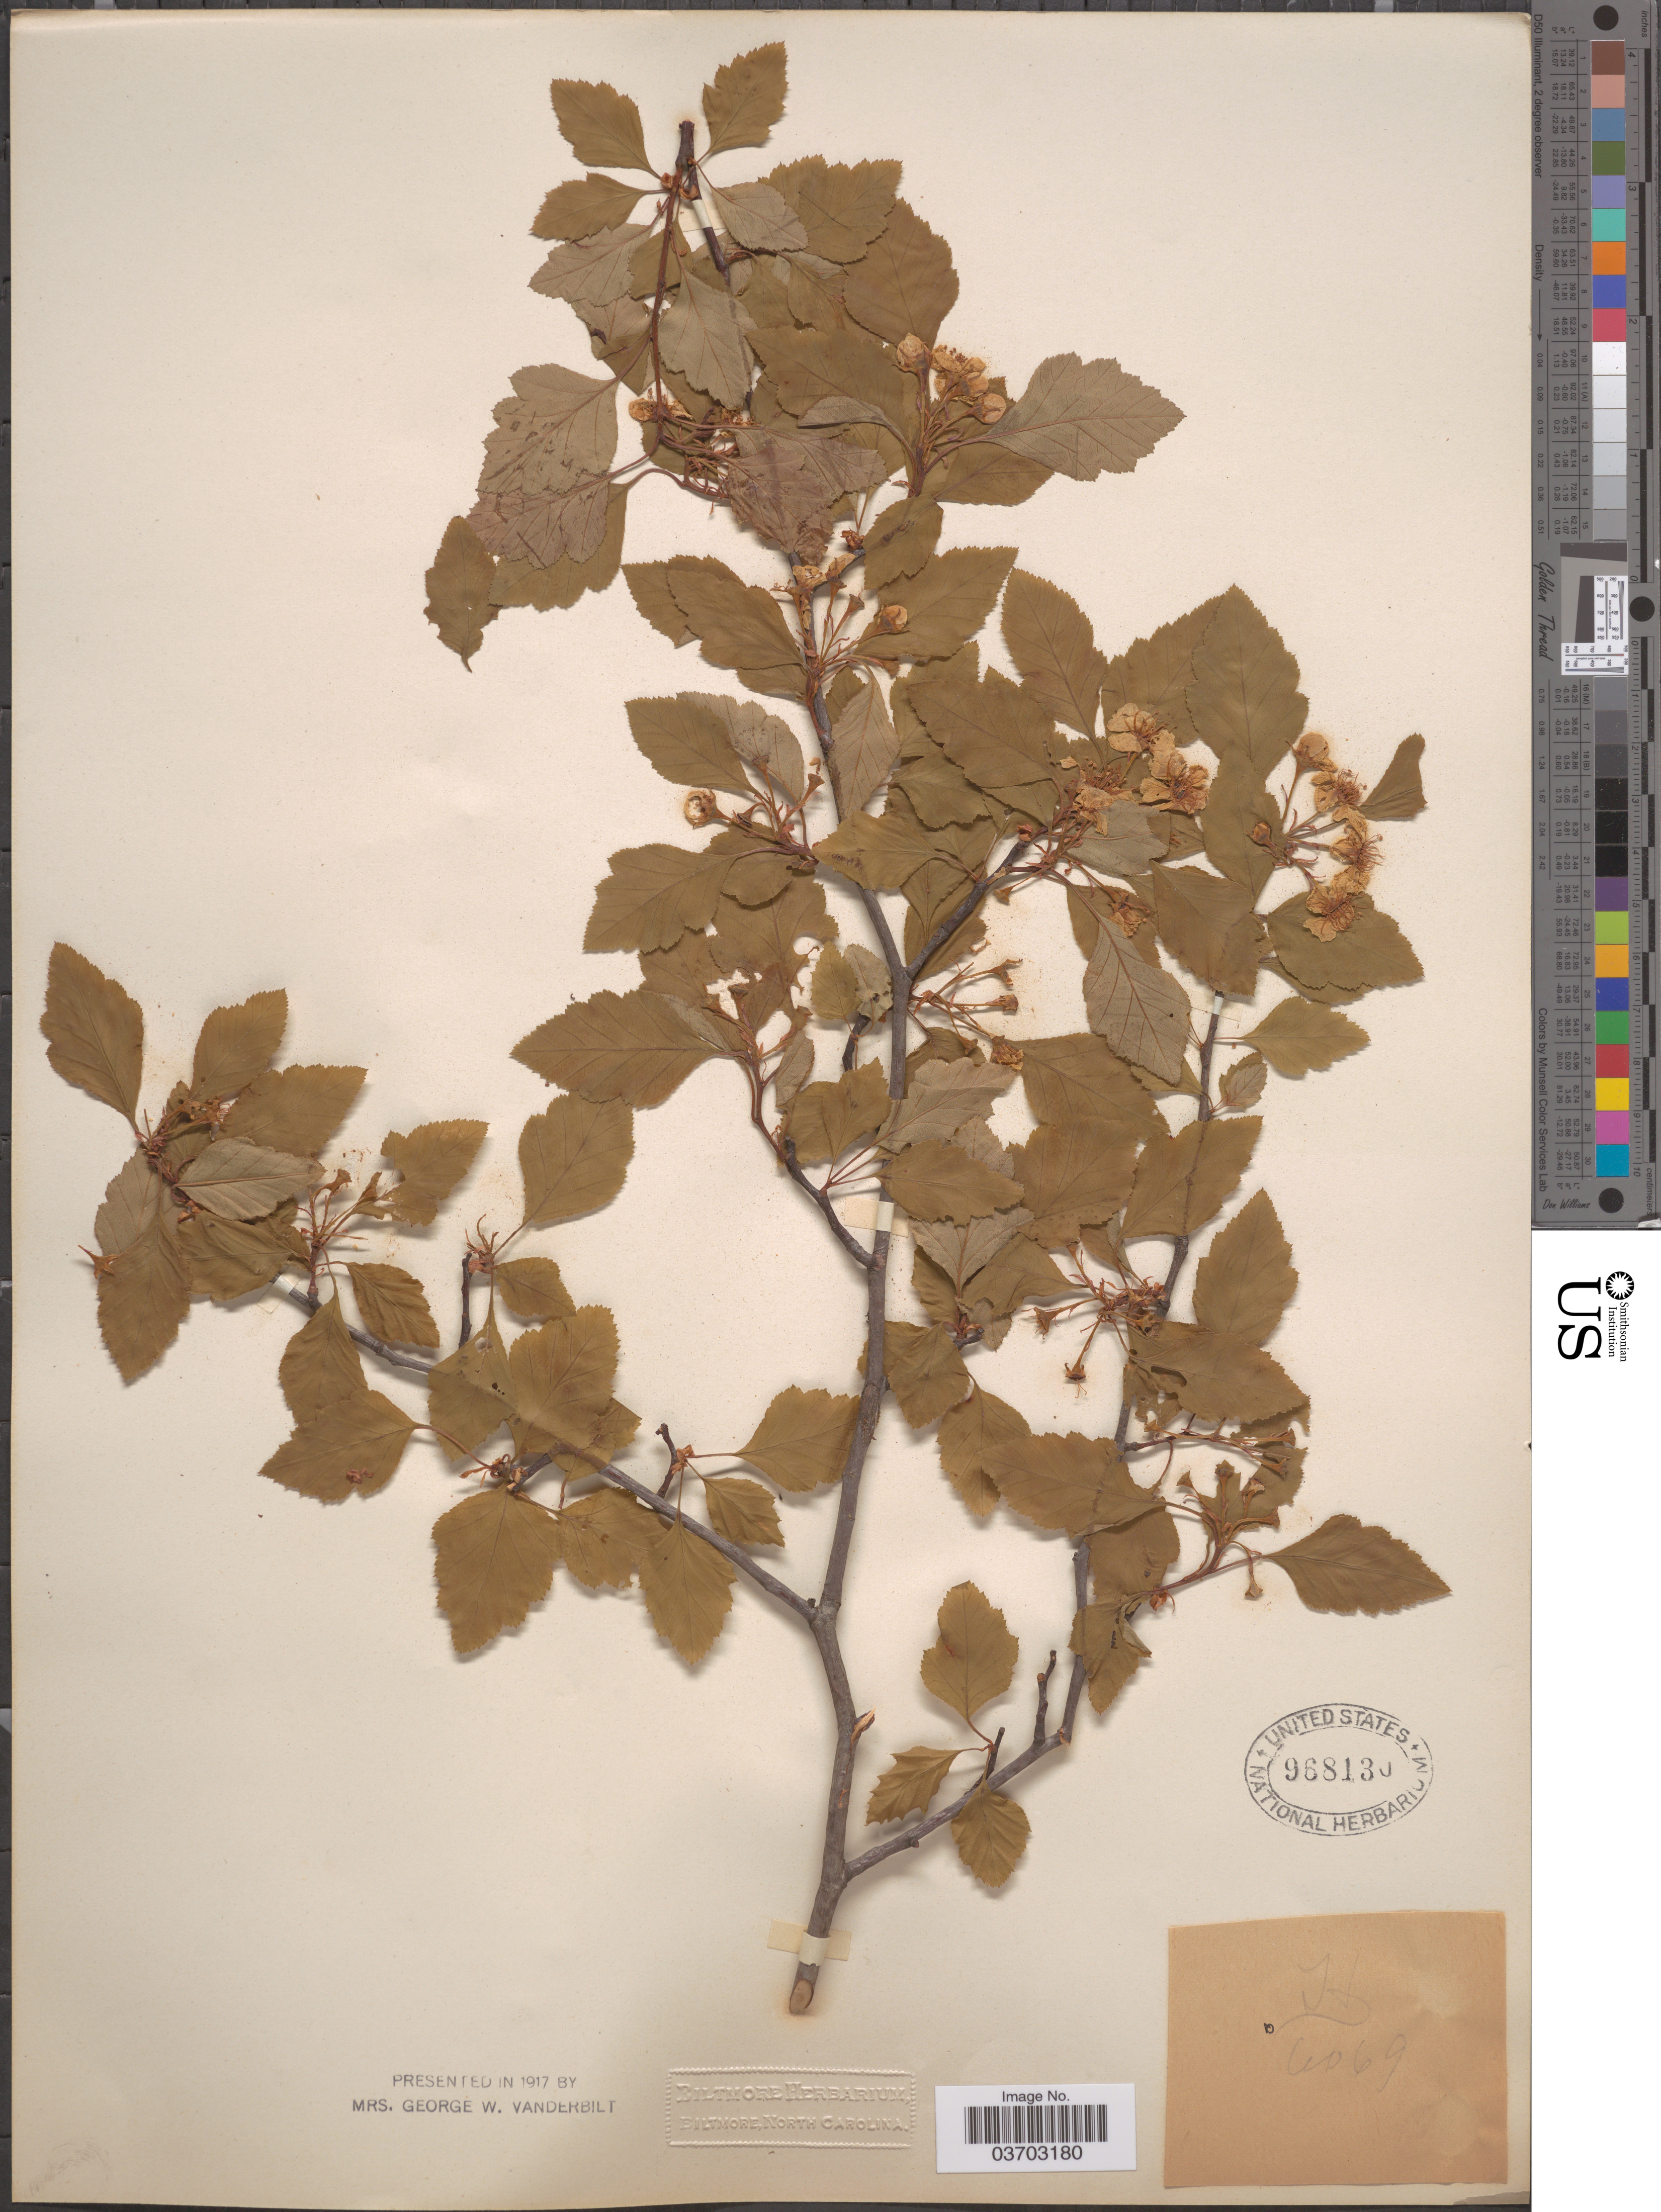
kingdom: Plantae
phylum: Tracheophyta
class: Magnoliopsida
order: Rosales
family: Rosaceae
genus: Crataegus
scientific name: Crataegus sp.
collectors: ex herb. Biltmore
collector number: H6069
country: United States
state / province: North Carolina